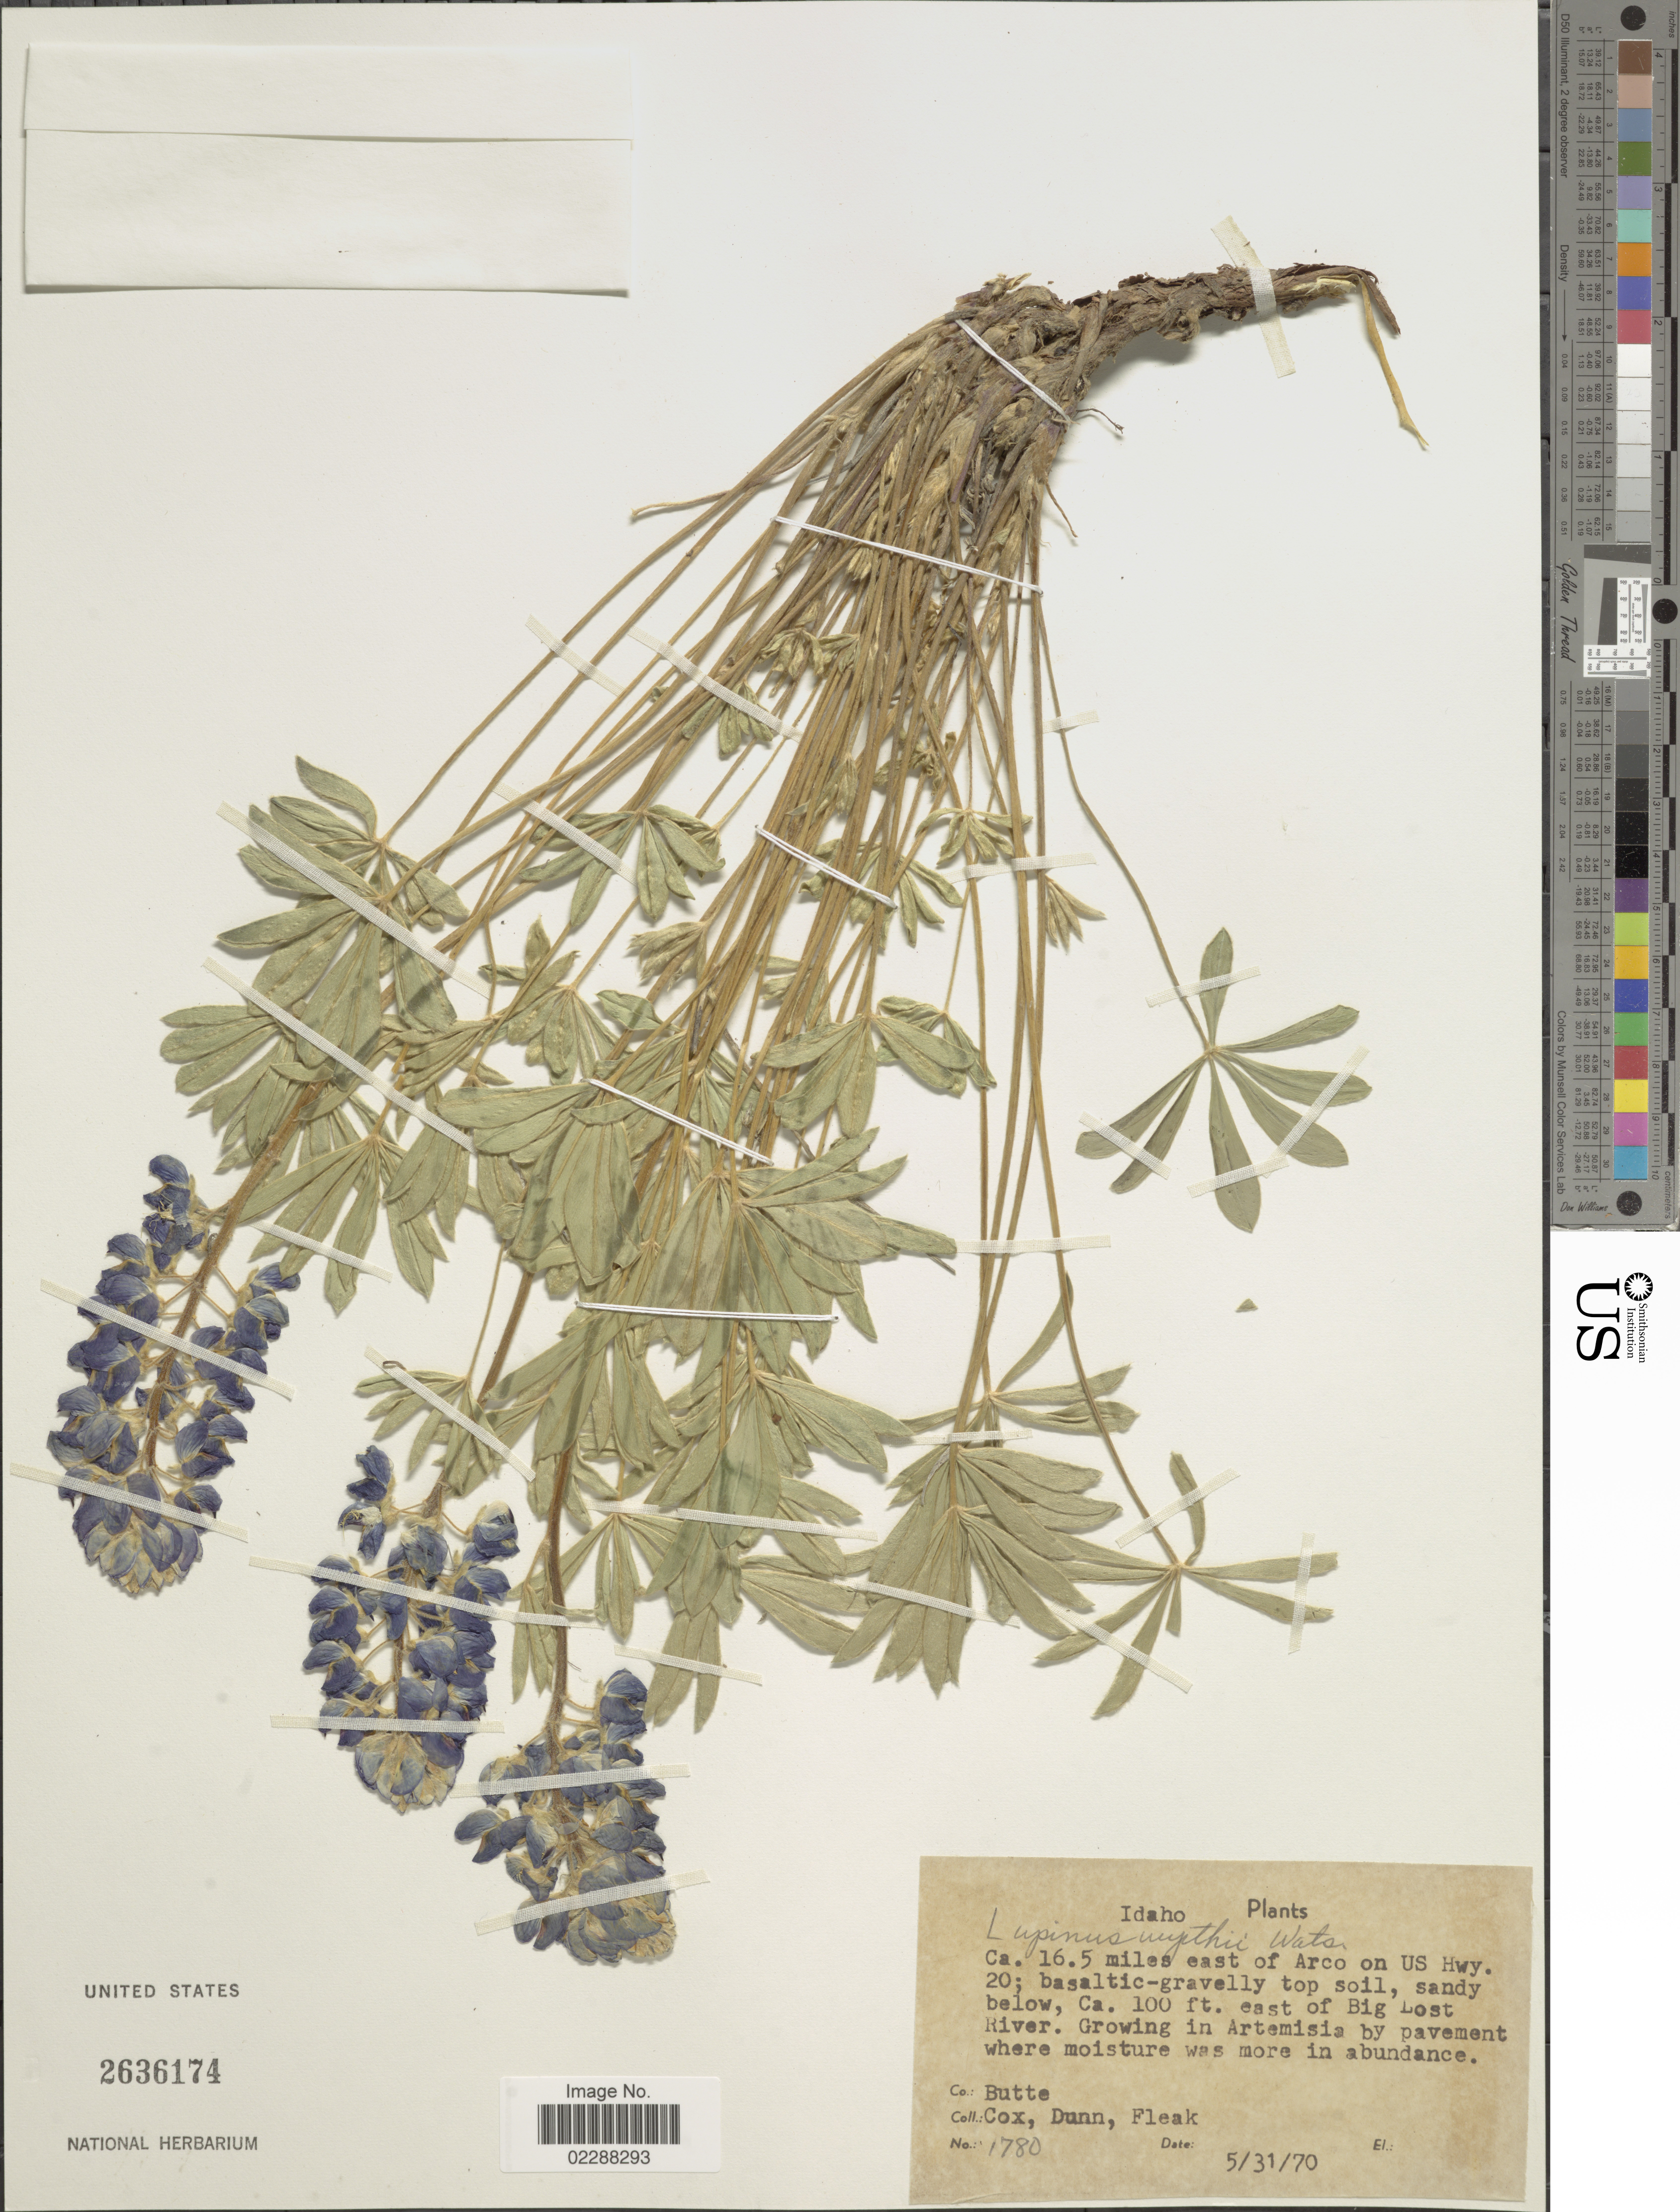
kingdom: Plantae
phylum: Tracheophyta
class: Magnoliopsida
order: Fabales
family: Fabaceae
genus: Lupinus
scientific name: Lupinus wyethii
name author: S. Watson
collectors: -. Cox, Dunn, -- & L. Fleak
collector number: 1780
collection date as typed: Transcribed d/m/y: 31/5/70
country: United States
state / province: Idaho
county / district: Butte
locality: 16.5 miles E of Arco on US Hwy 20, East of Big Lost River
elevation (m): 30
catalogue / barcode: US 2636174